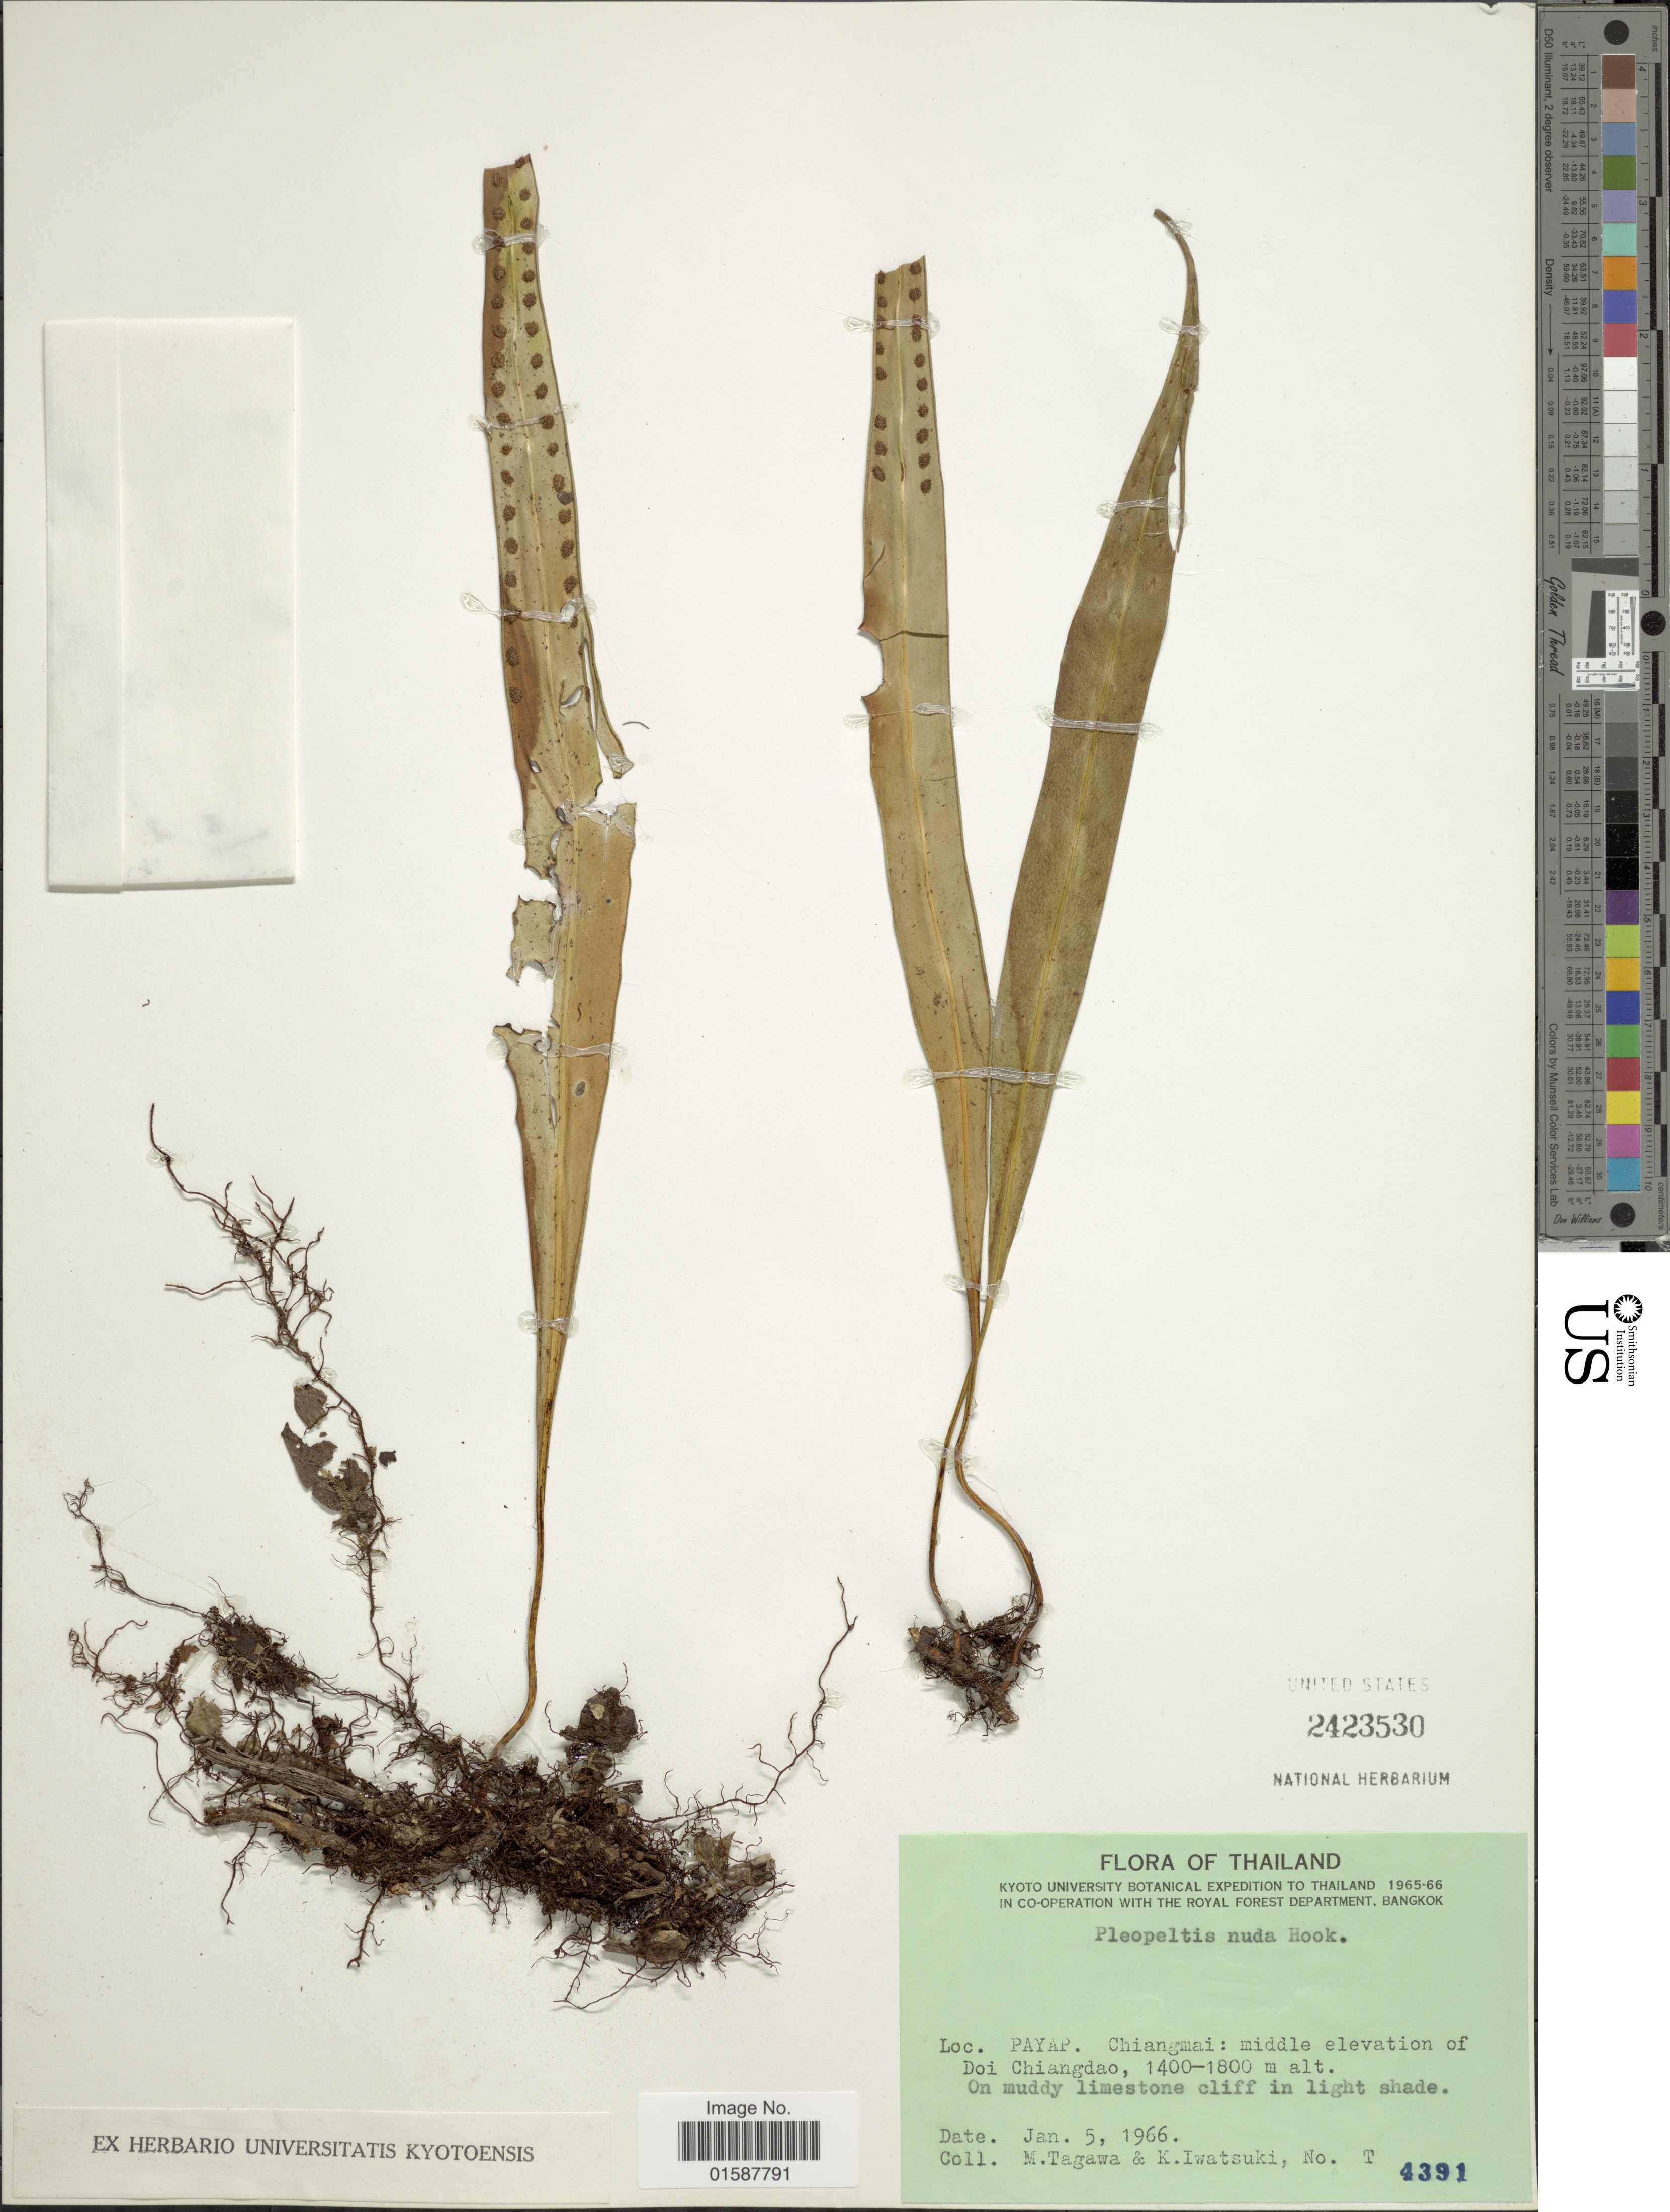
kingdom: Plantae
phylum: Tracheophyta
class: Polypodiopsida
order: Polypodiales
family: Polypodiaceae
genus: Lepisorus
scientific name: Lepisorus nuduisculum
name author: (Kunze)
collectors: M. Tagawa & K. Iwatsuki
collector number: T4391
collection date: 1966-01-05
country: Thailand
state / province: Chiang Mai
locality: Payap, Chiangmai: middle elevation of Doi Chiangdao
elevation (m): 1400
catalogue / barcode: US 2423530